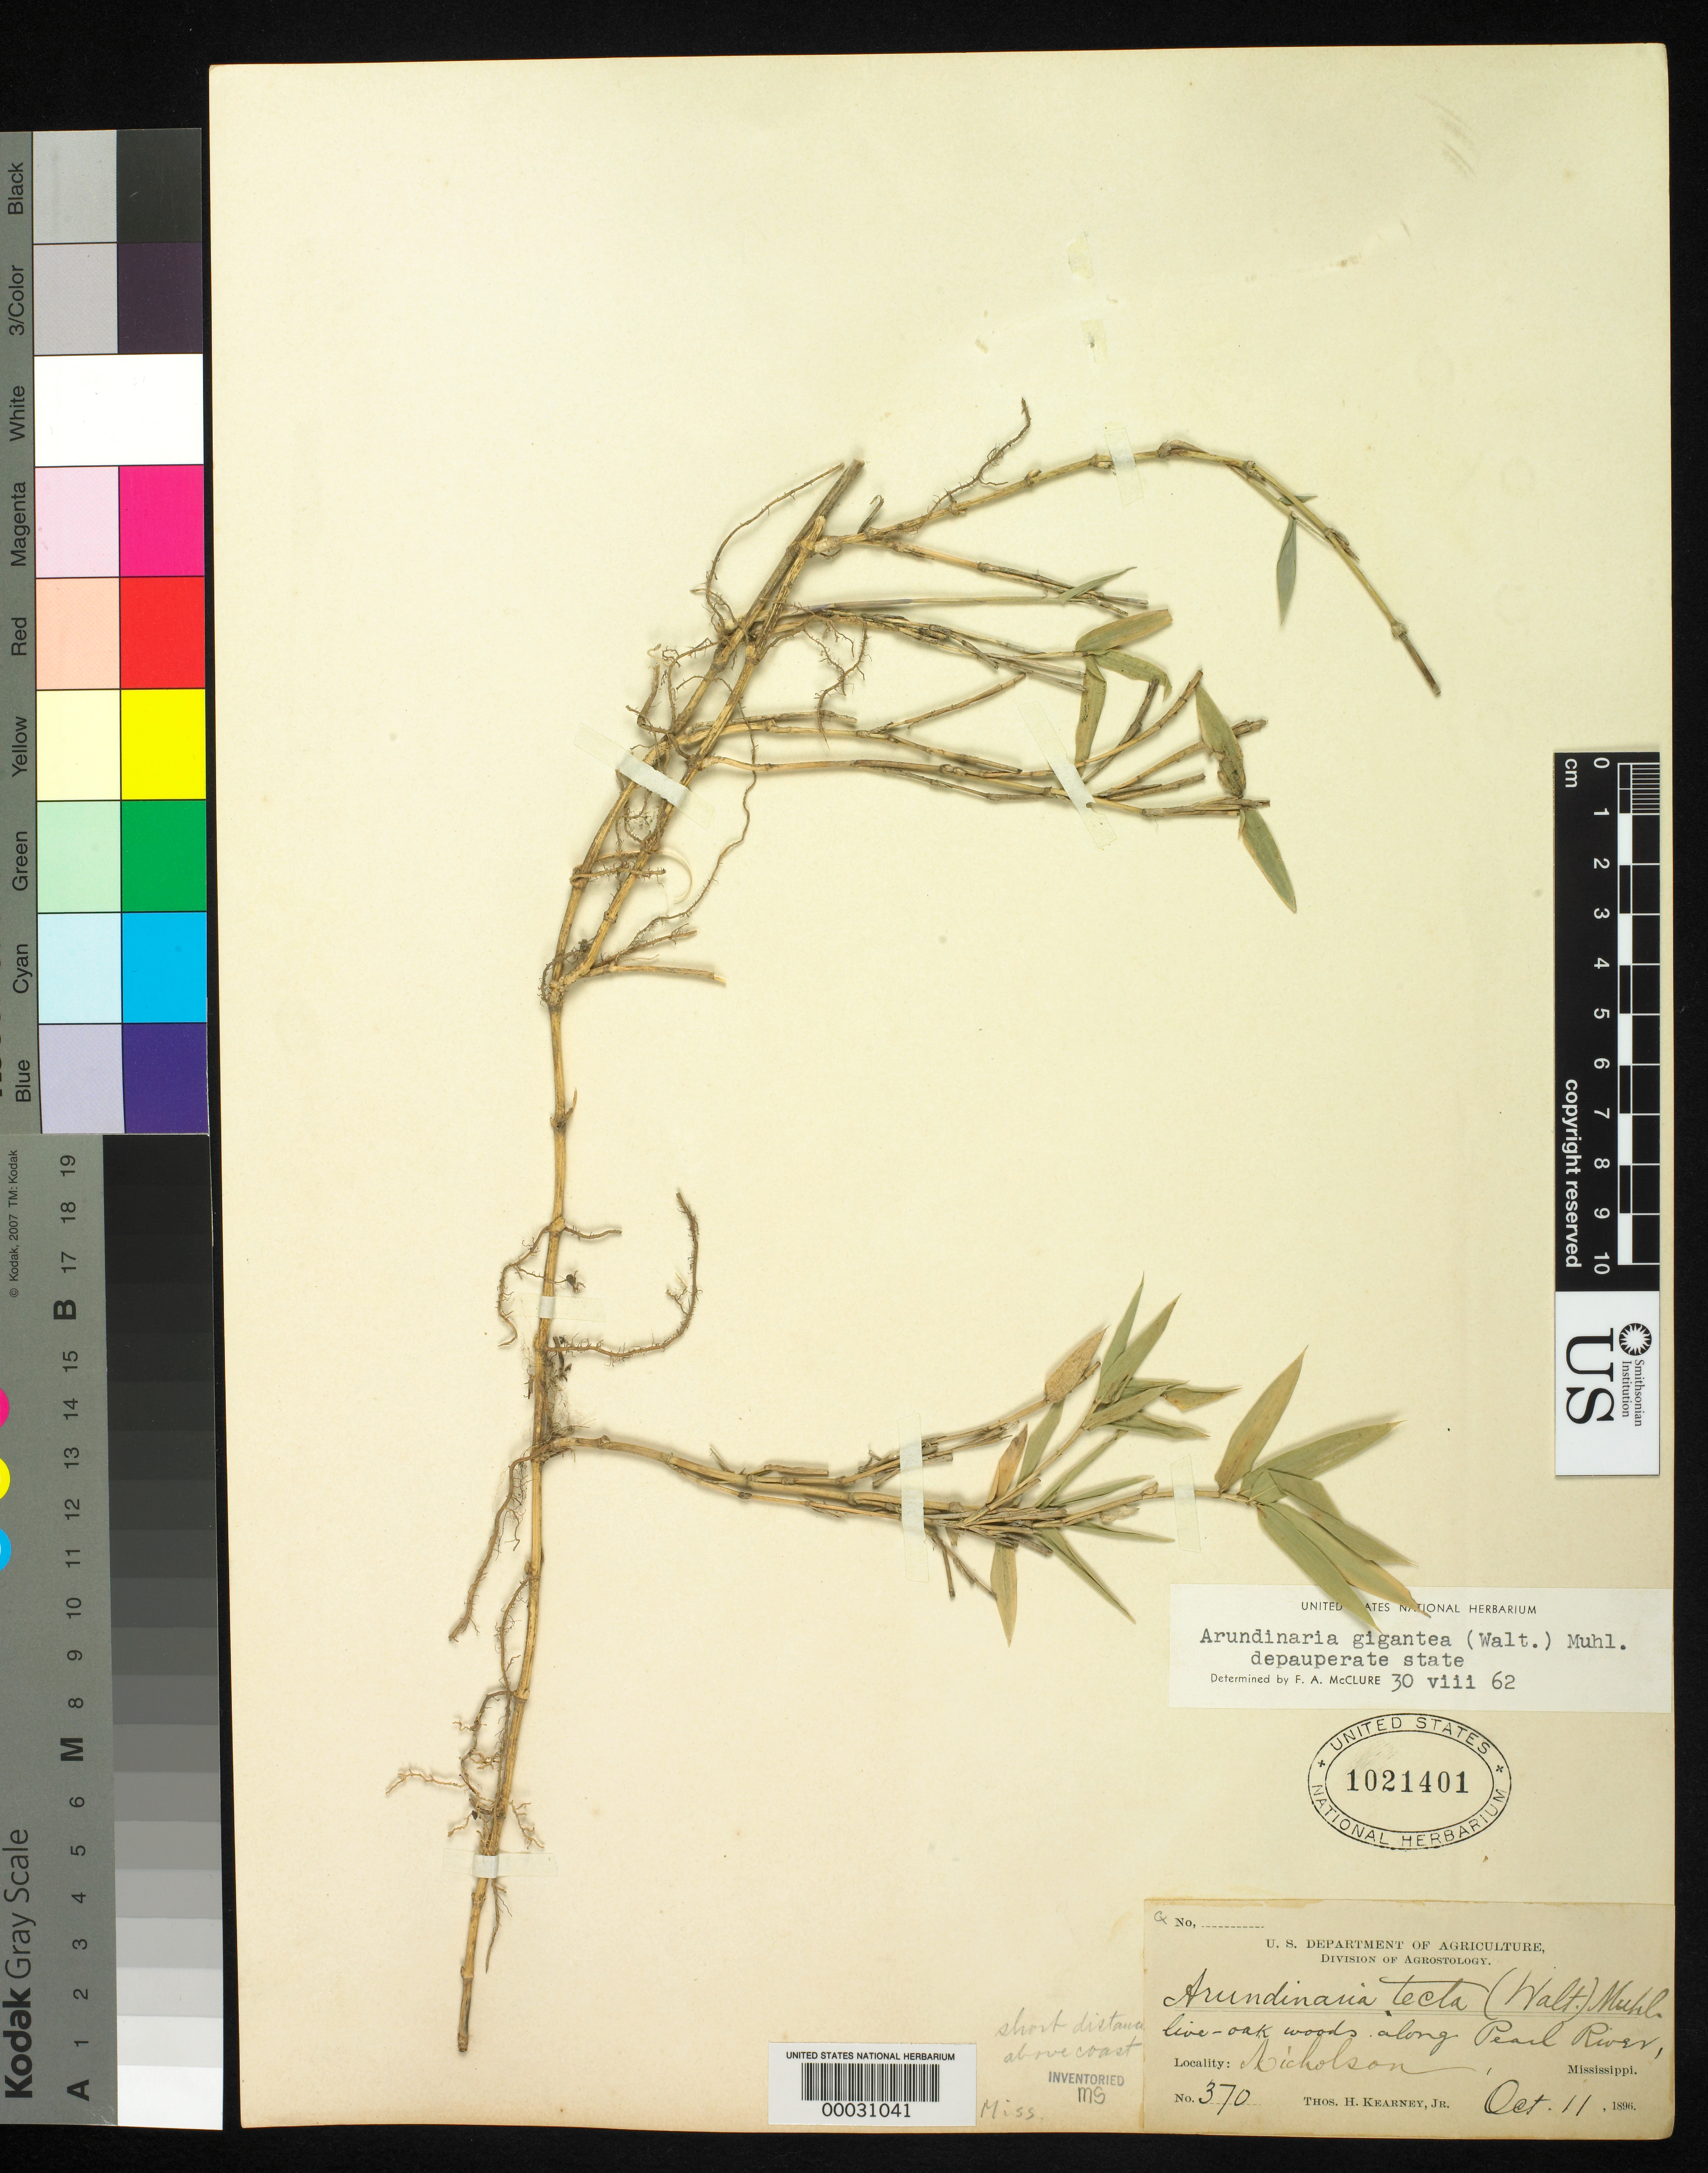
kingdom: Plantae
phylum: Tracheophyta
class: Liliopsida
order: Poales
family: Poaceae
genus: Arundinaria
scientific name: Arundinaria gigantea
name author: (Walter) Muhl.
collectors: T. H. Kearney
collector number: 370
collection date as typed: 11 Oct 1896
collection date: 1896-10-11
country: United States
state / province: Mississippi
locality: Pearl river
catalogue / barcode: US 1021401